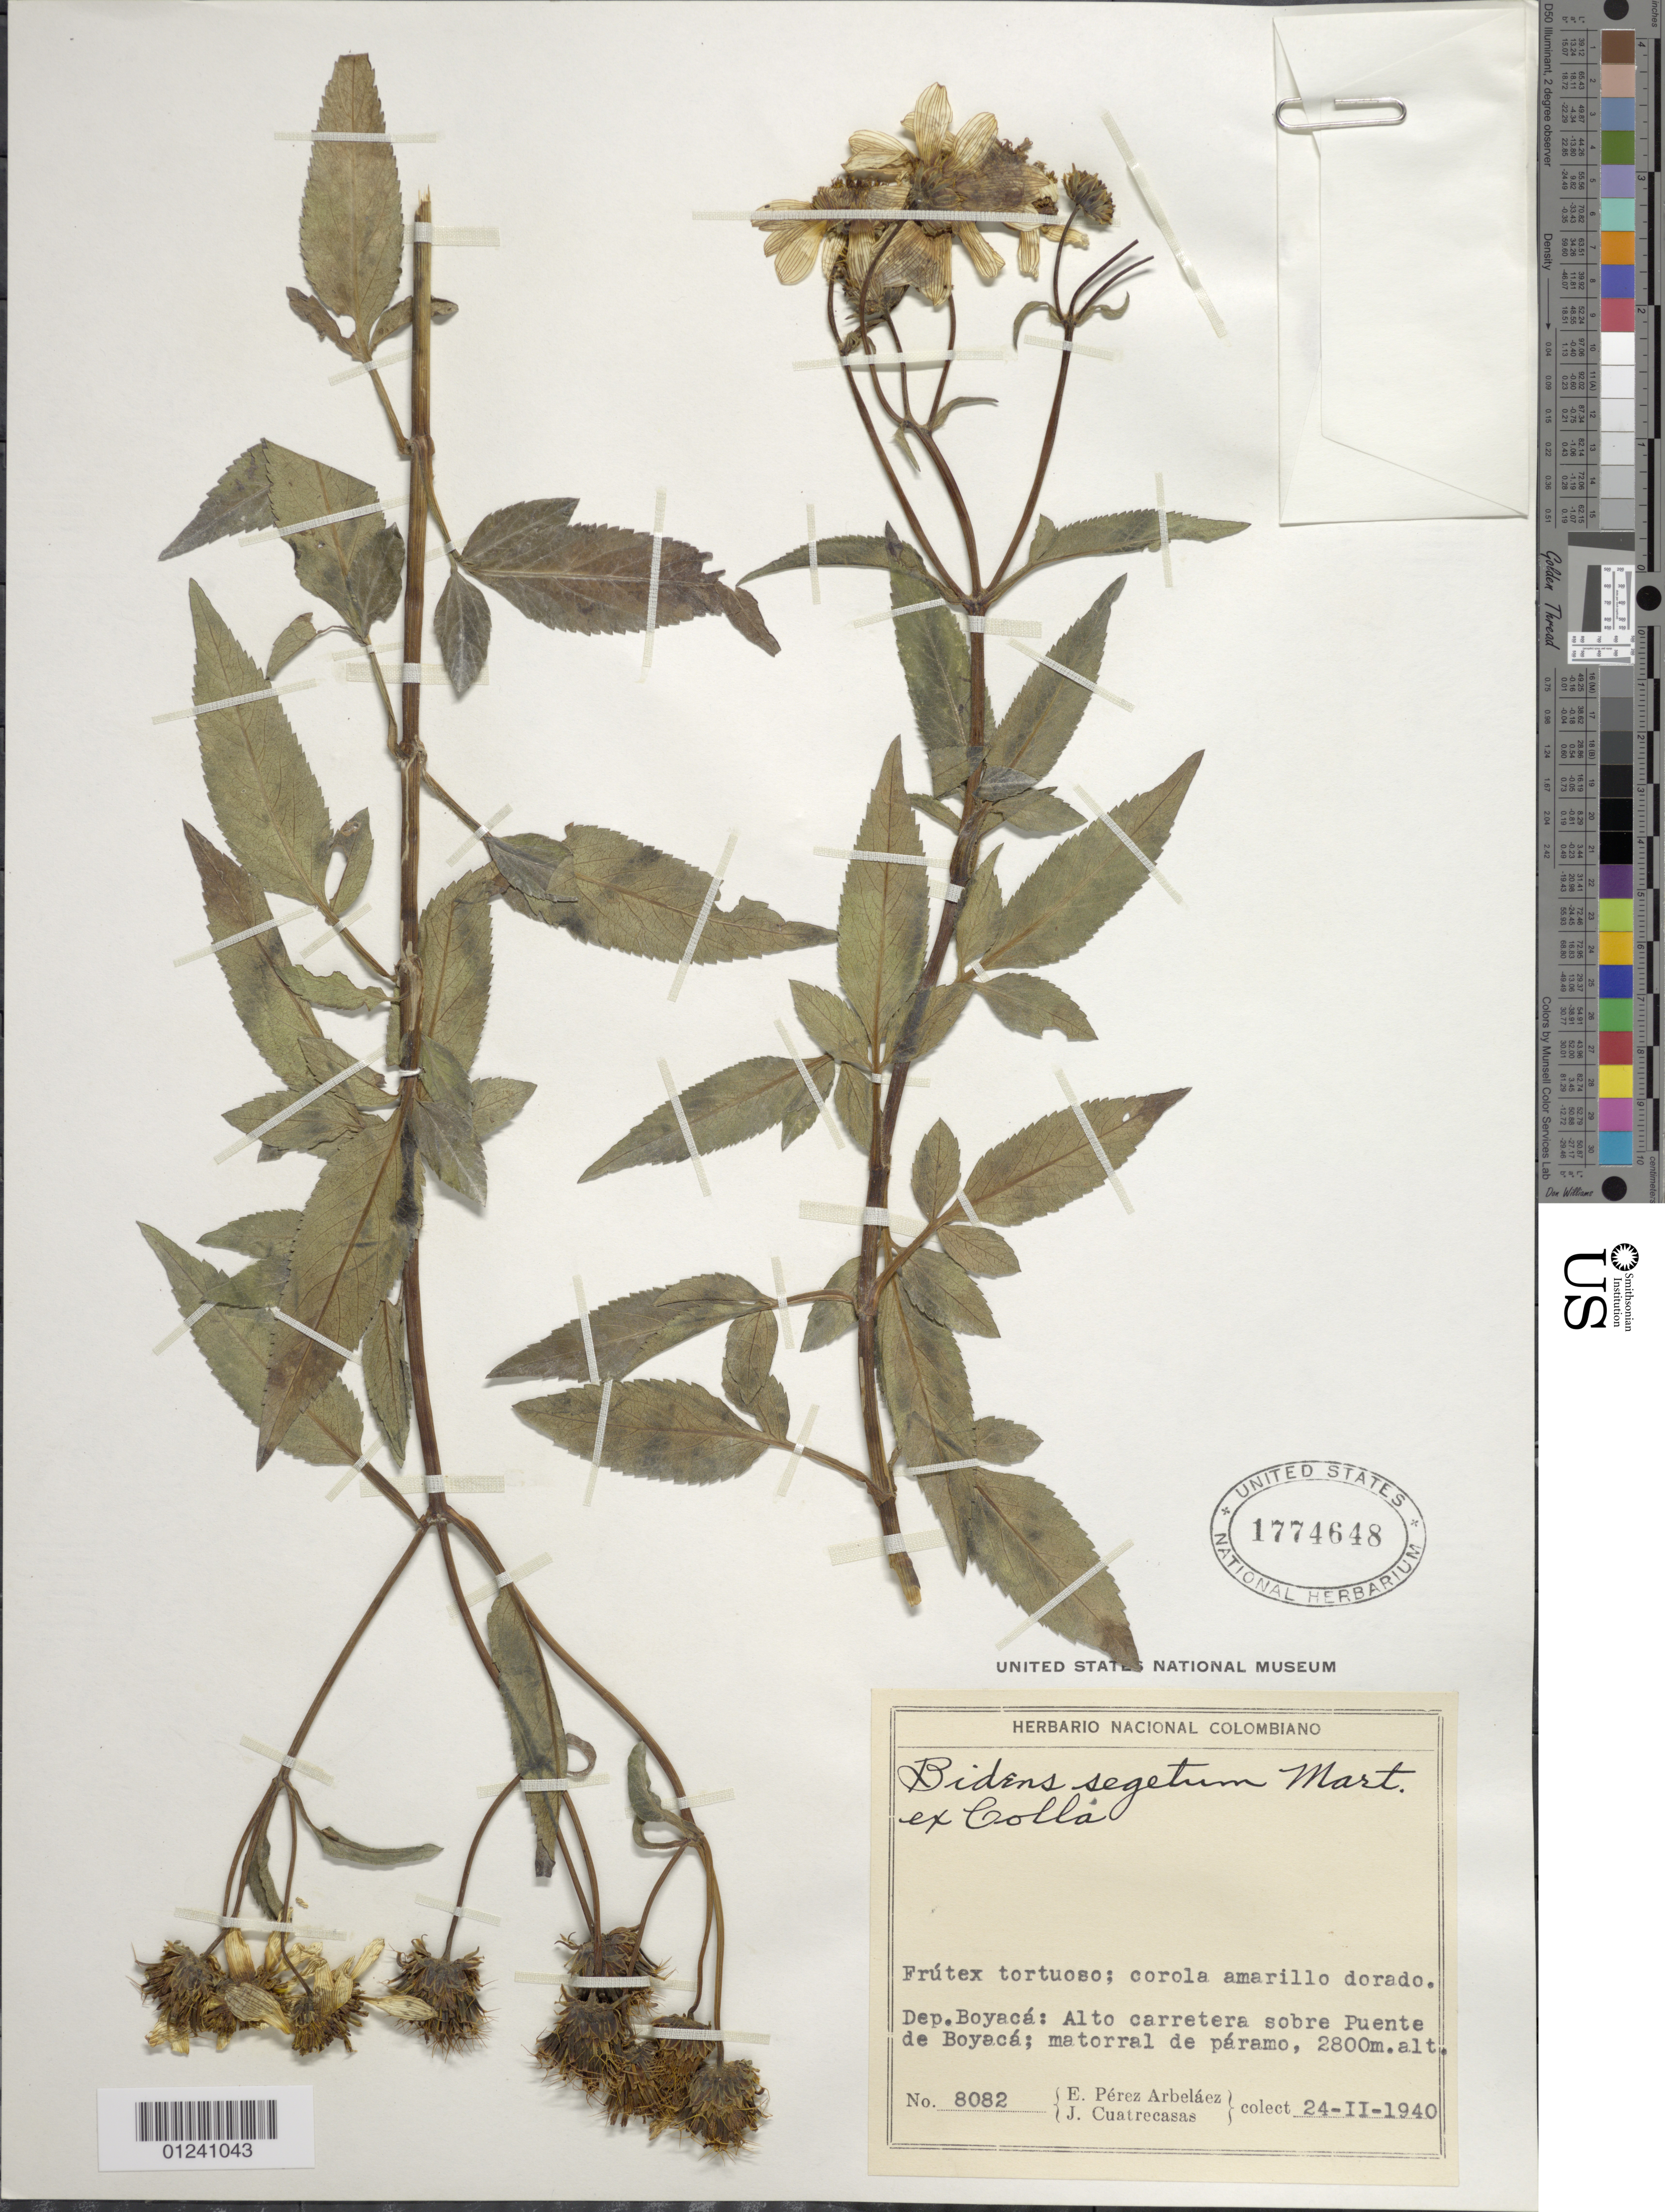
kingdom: Plantae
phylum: Tracheophyta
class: Magnoliopsida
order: Asterales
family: Asteraceae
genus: Bidens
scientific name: Bidens segetum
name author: Mart. ex Colla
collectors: E. Pérez Arbeláez & J. Cuatrecasas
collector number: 8082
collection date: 1940-02-24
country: Colombia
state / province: Boyacá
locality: Alto carretera sobre Puente de Boyacá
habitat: matorral de páramo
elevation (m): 2800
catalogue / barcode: US 1774648